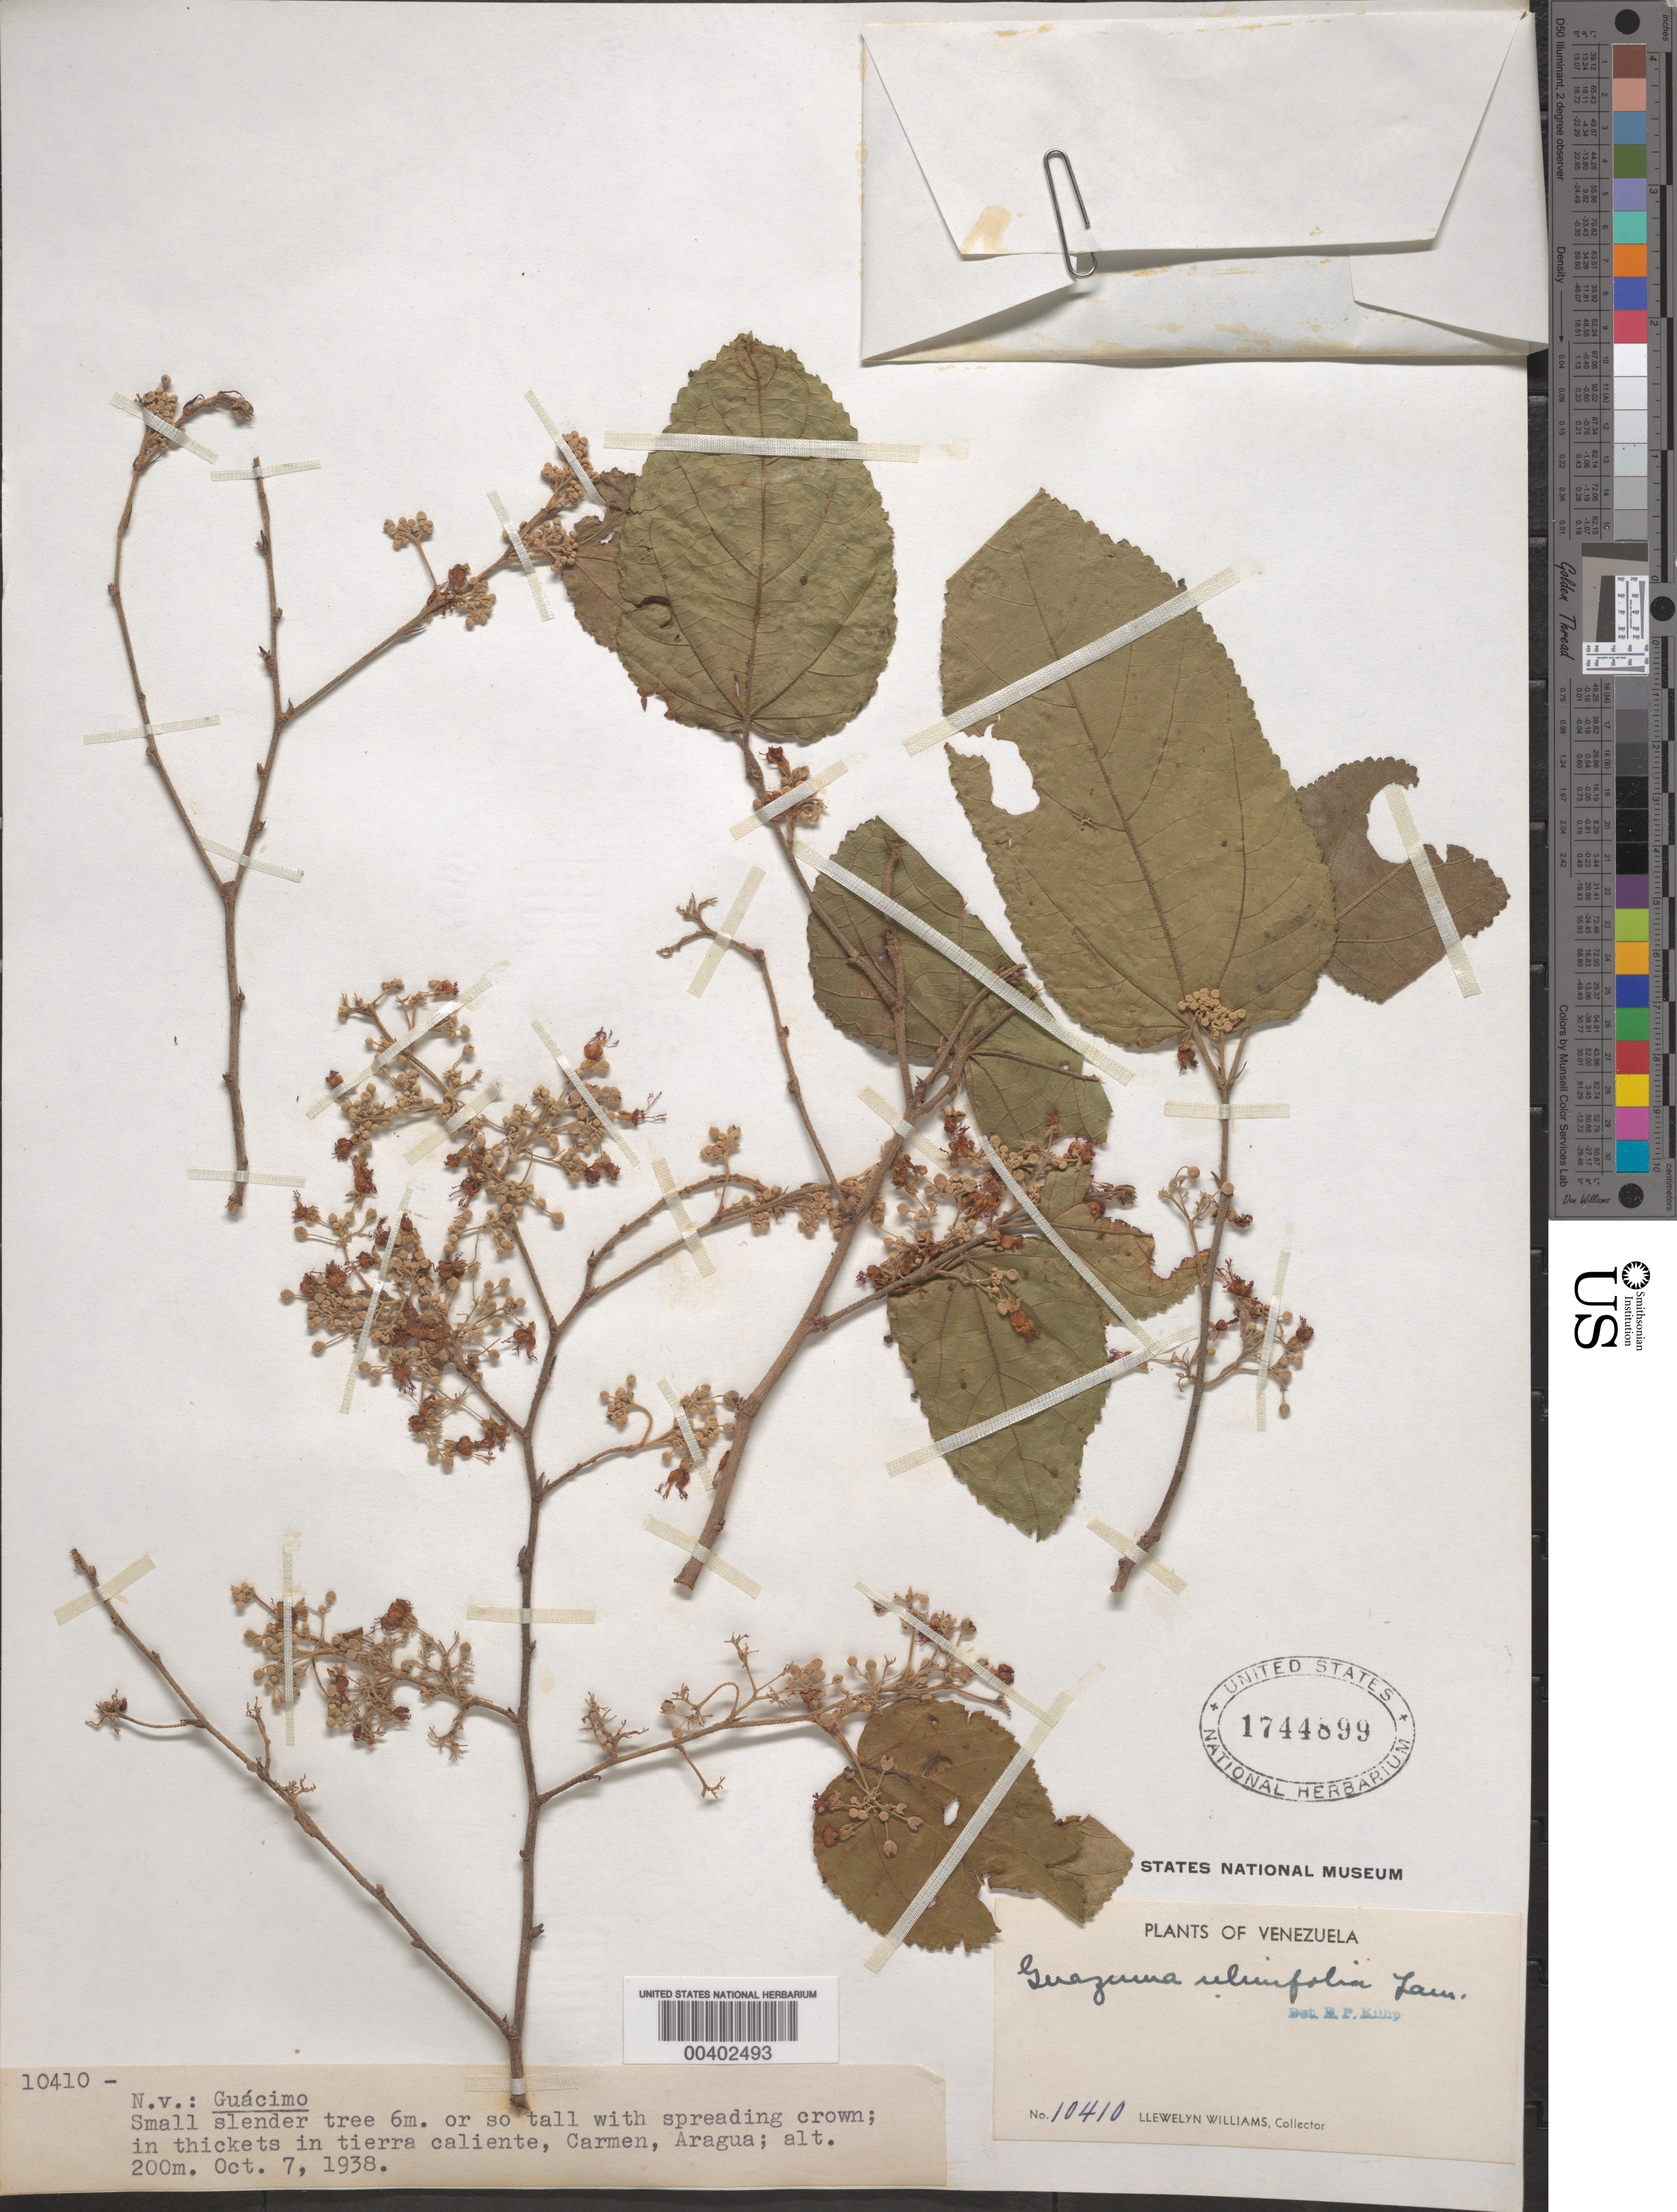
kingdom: Plantae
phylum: Tracheophyta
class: Magnoliopsida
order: Malvales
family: Malvaceae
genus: Guazuma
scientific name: Guazuma ulmifolia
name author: Lam.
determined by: Killip, Ellsworth P.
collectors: Ll. Williams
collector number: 10410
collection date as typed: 07 Oct 1938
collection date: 1938-10-07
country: Venezuela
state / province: Aragua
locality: Carmen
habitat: in thickets in tierra caliente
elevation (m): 200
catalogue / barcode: US 1744899